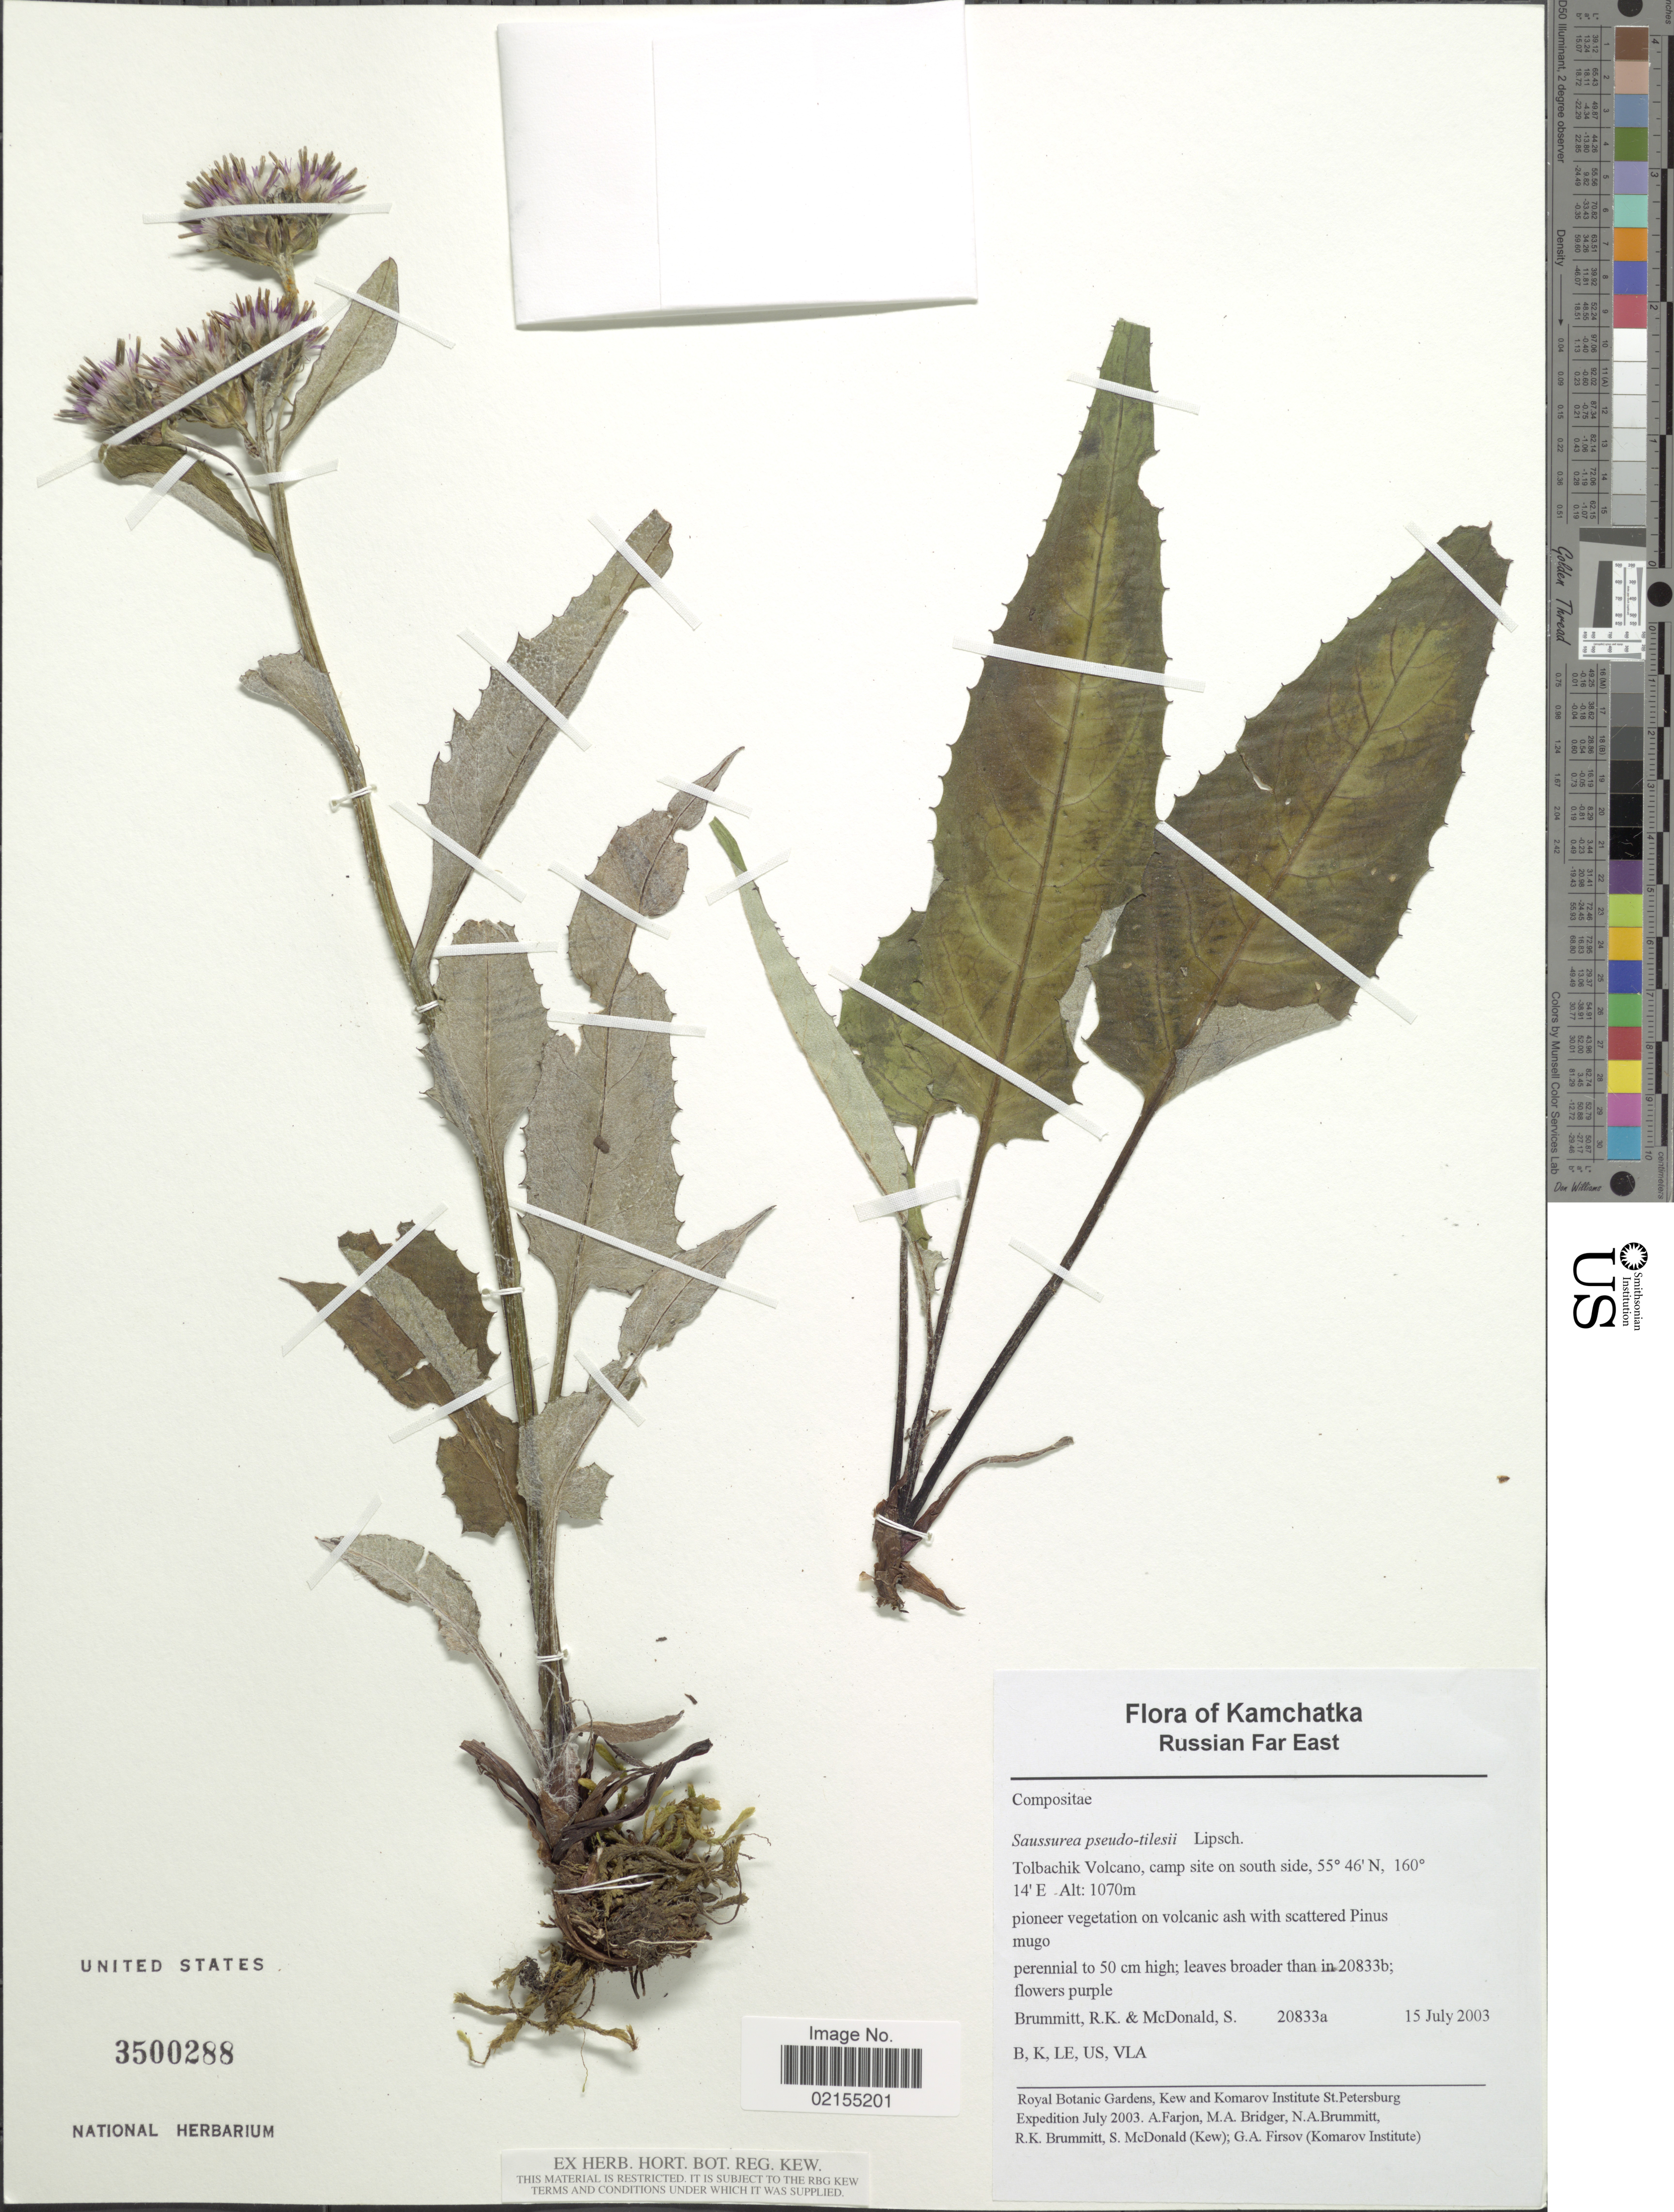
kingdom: Plantae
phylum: Tracheophyta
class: Magnoliopsida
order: Asterales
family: Asteraceae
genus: Saussurea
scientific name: Saussurea pseudotilesii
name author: Lipsch.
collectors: R. K. Brummitt & S. McDonald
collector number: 20833a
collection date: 2003-07-15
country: Russian Federation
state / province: Kamchatka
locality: Kamchatka, Russian Far Eastm Tolbachik Volcano, camp site on south side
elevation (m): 1070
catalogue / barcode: US 3500288